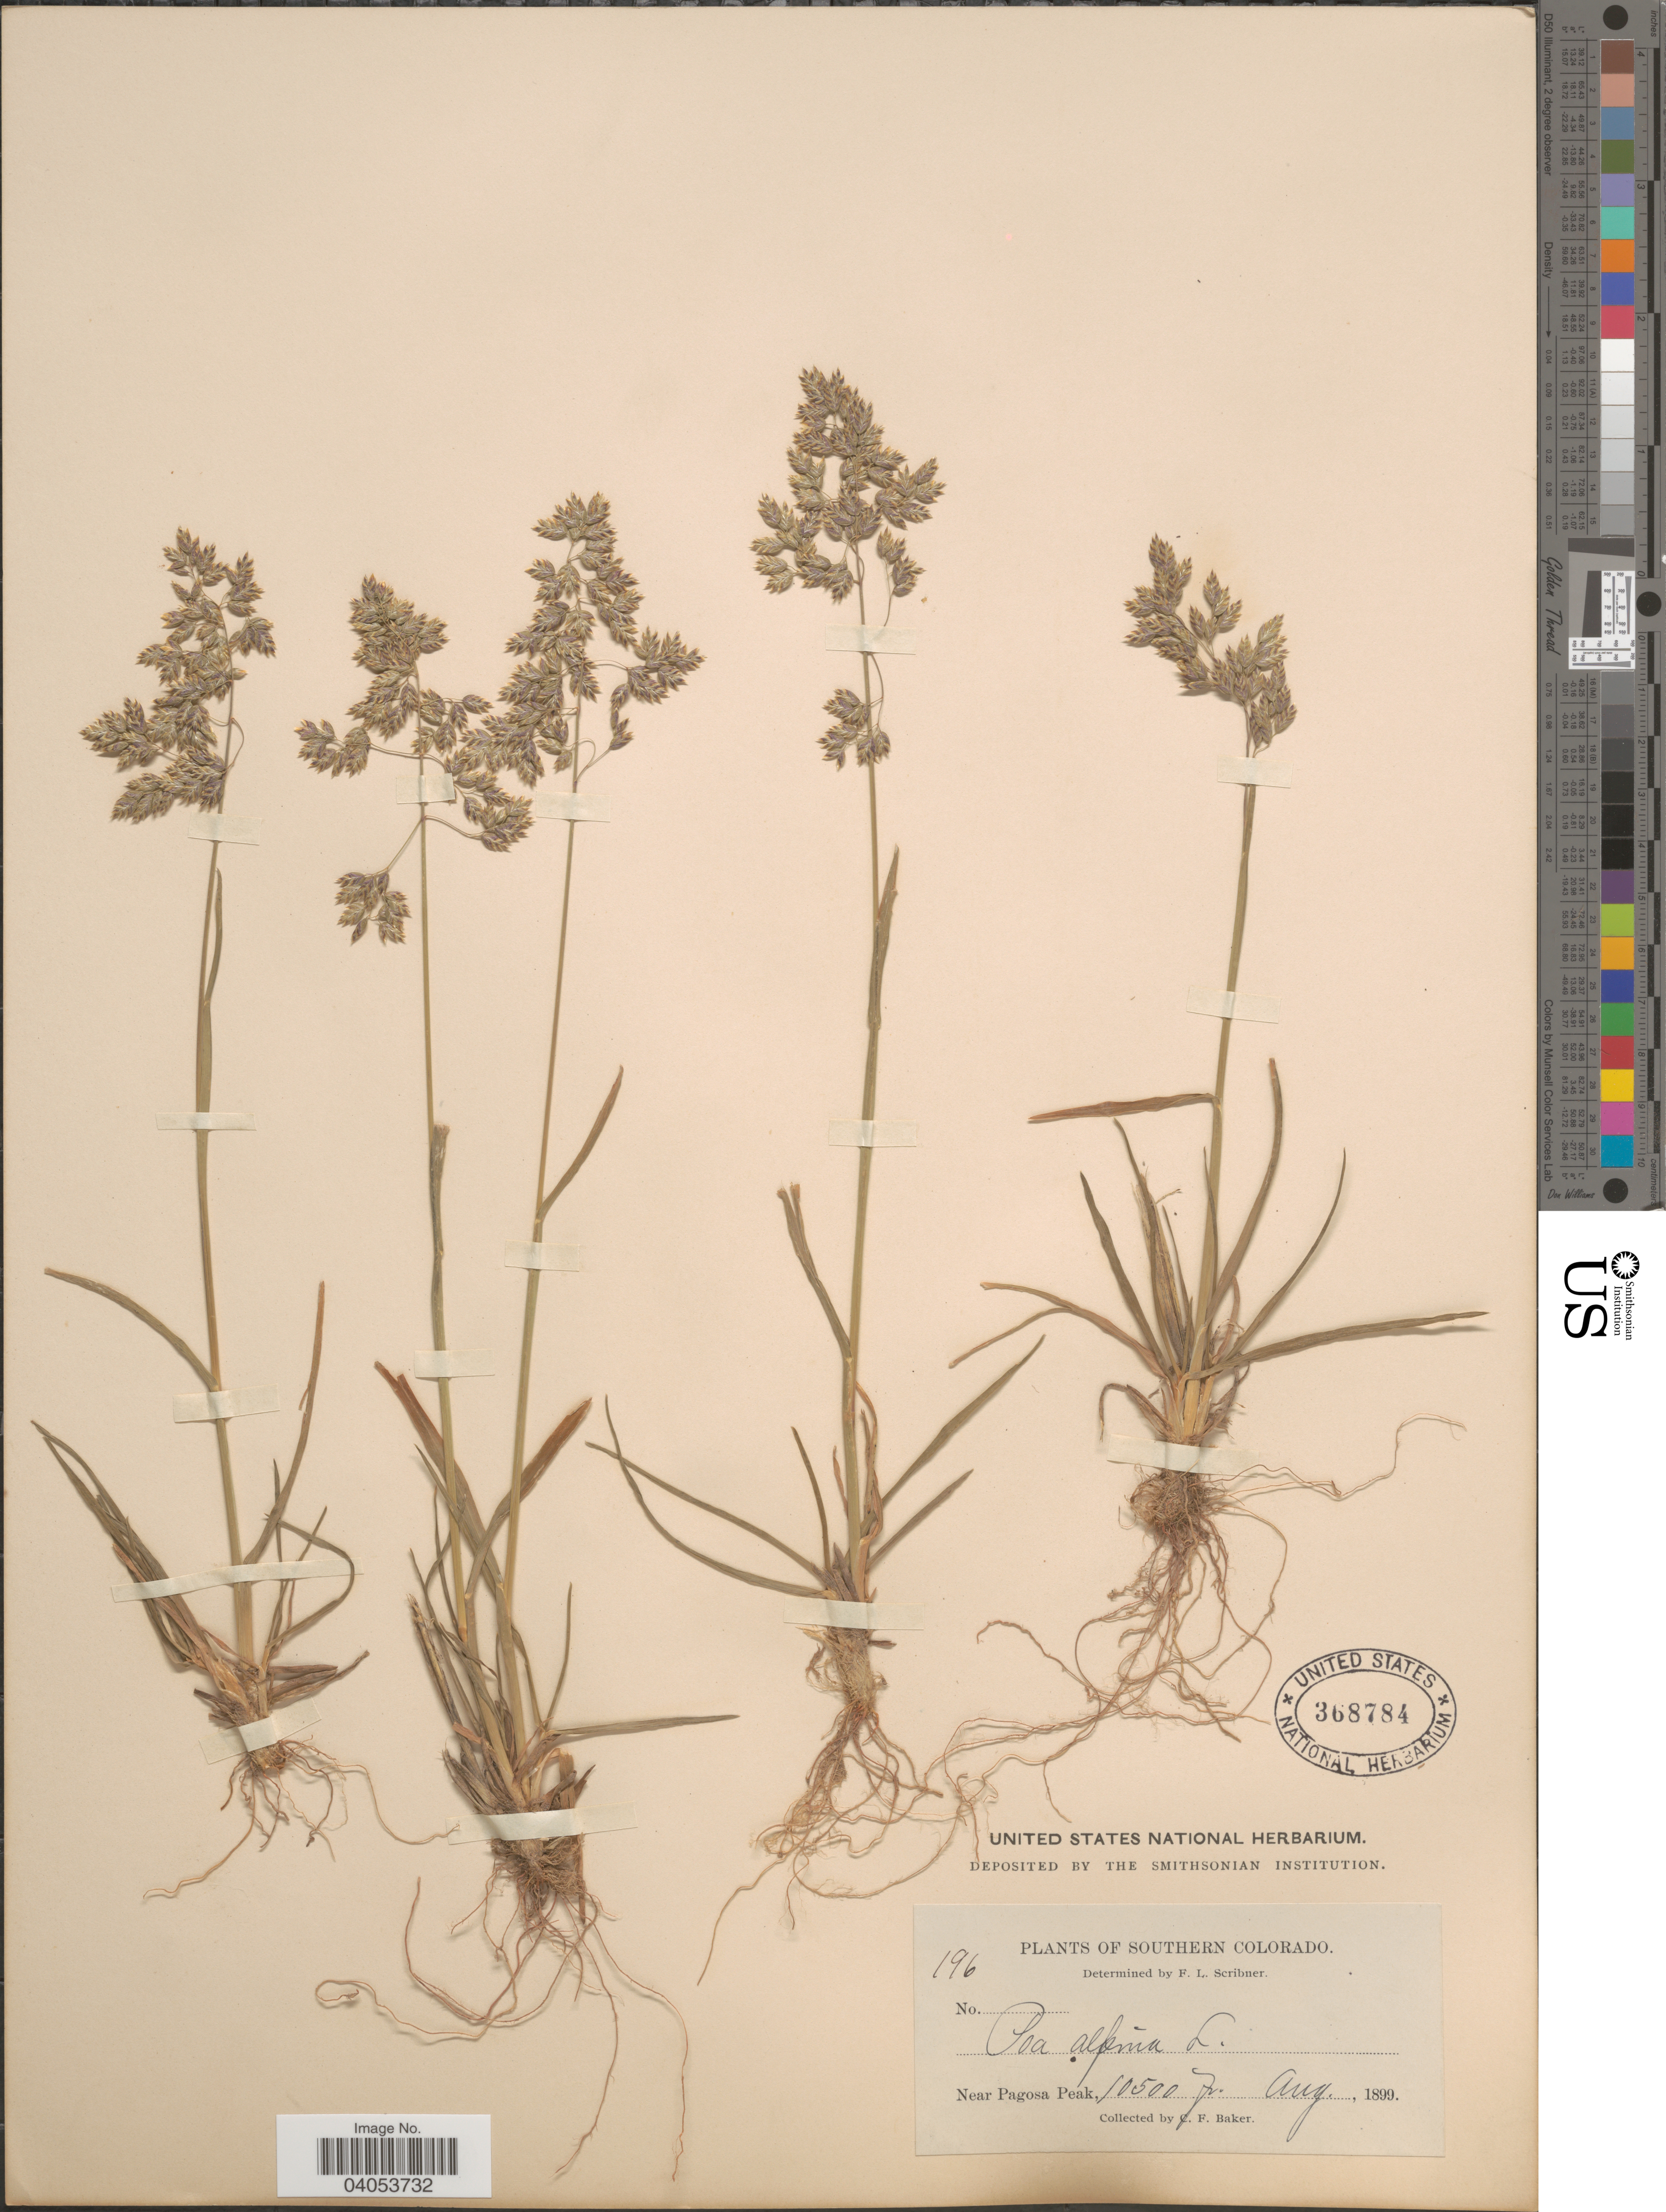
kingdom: Plantae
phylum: Tracheophyta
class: Liliopsida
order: Poales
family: Poaceae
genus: Poa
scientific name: Poa alpina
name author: L.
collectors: C. F. Baker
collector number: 196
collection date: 1899-08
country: United States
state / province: Colorado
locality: Southern Colorado. Near Pagosa Peak.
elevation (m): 3200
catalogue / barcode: US 368784